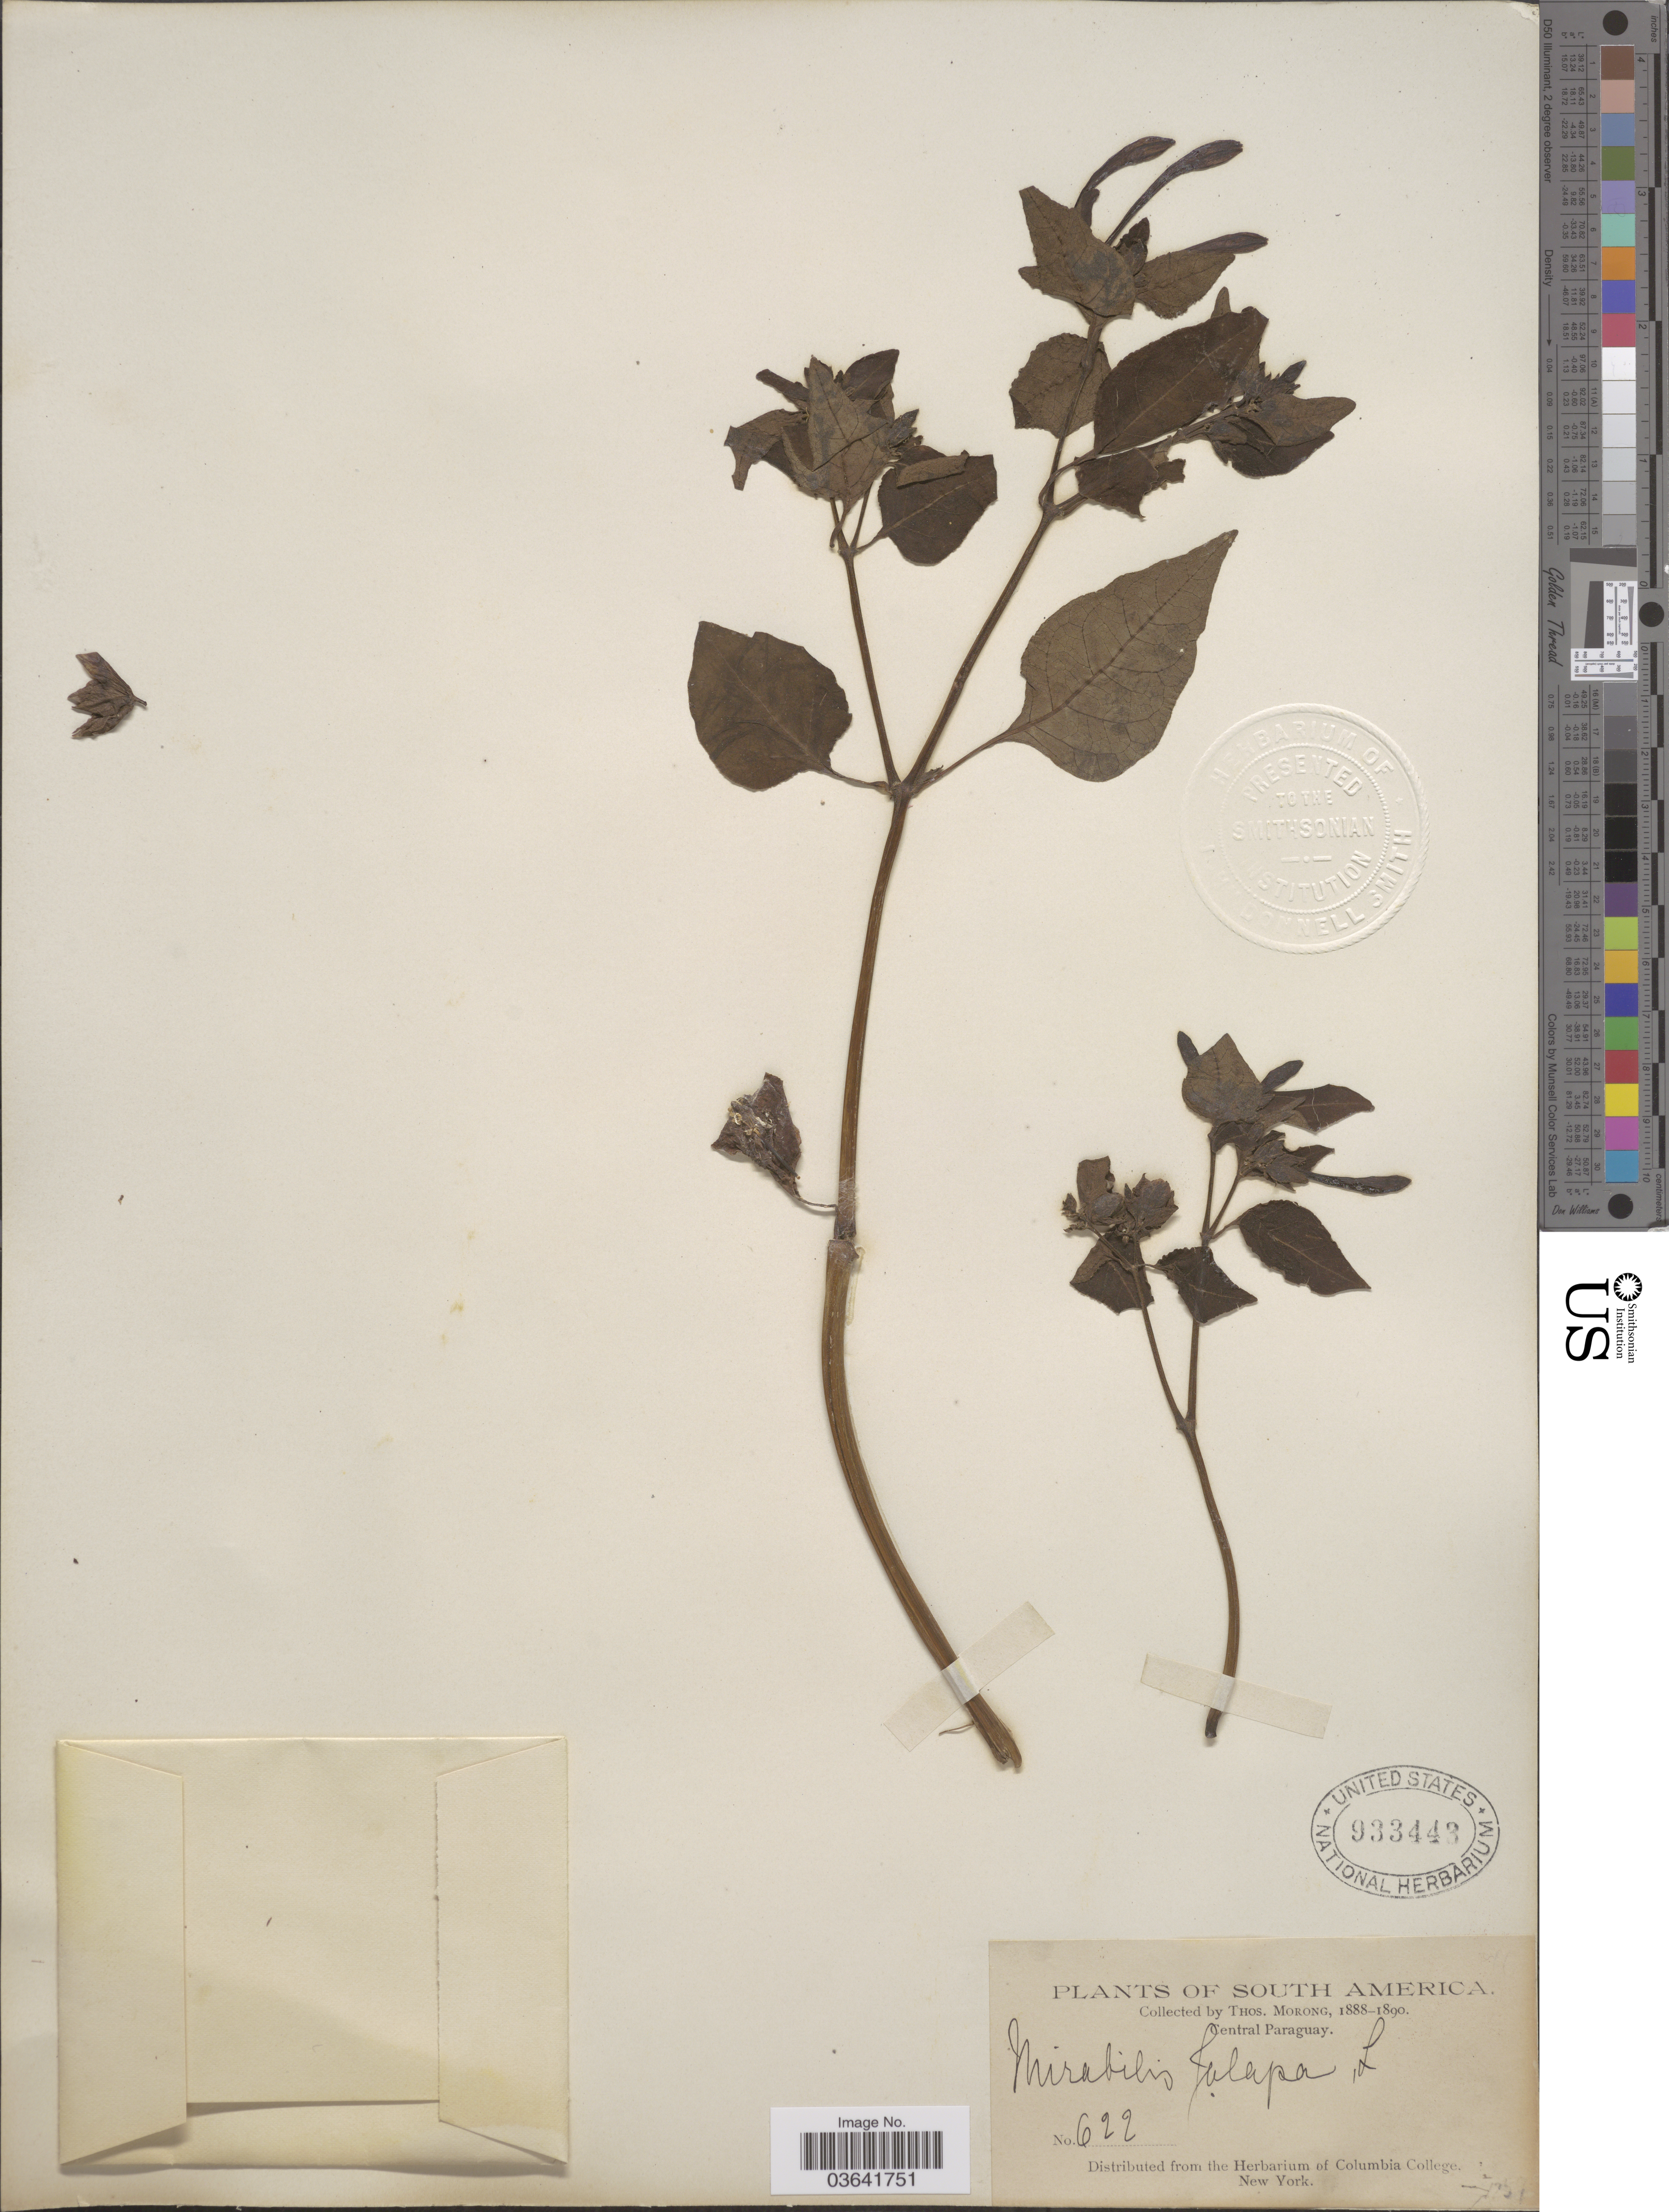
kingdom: Plantae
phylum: Tracheophyta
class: Magnoliopsida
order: Caryophyllales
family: Nyctaginaceae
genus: Mirabilis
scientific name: Mirabilis jalapa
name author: L.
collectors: ex herb. T. Morong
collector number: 622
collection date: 1888/1890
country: Paraguay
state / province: Central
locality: Central Paraguay.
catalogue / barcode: US 933443